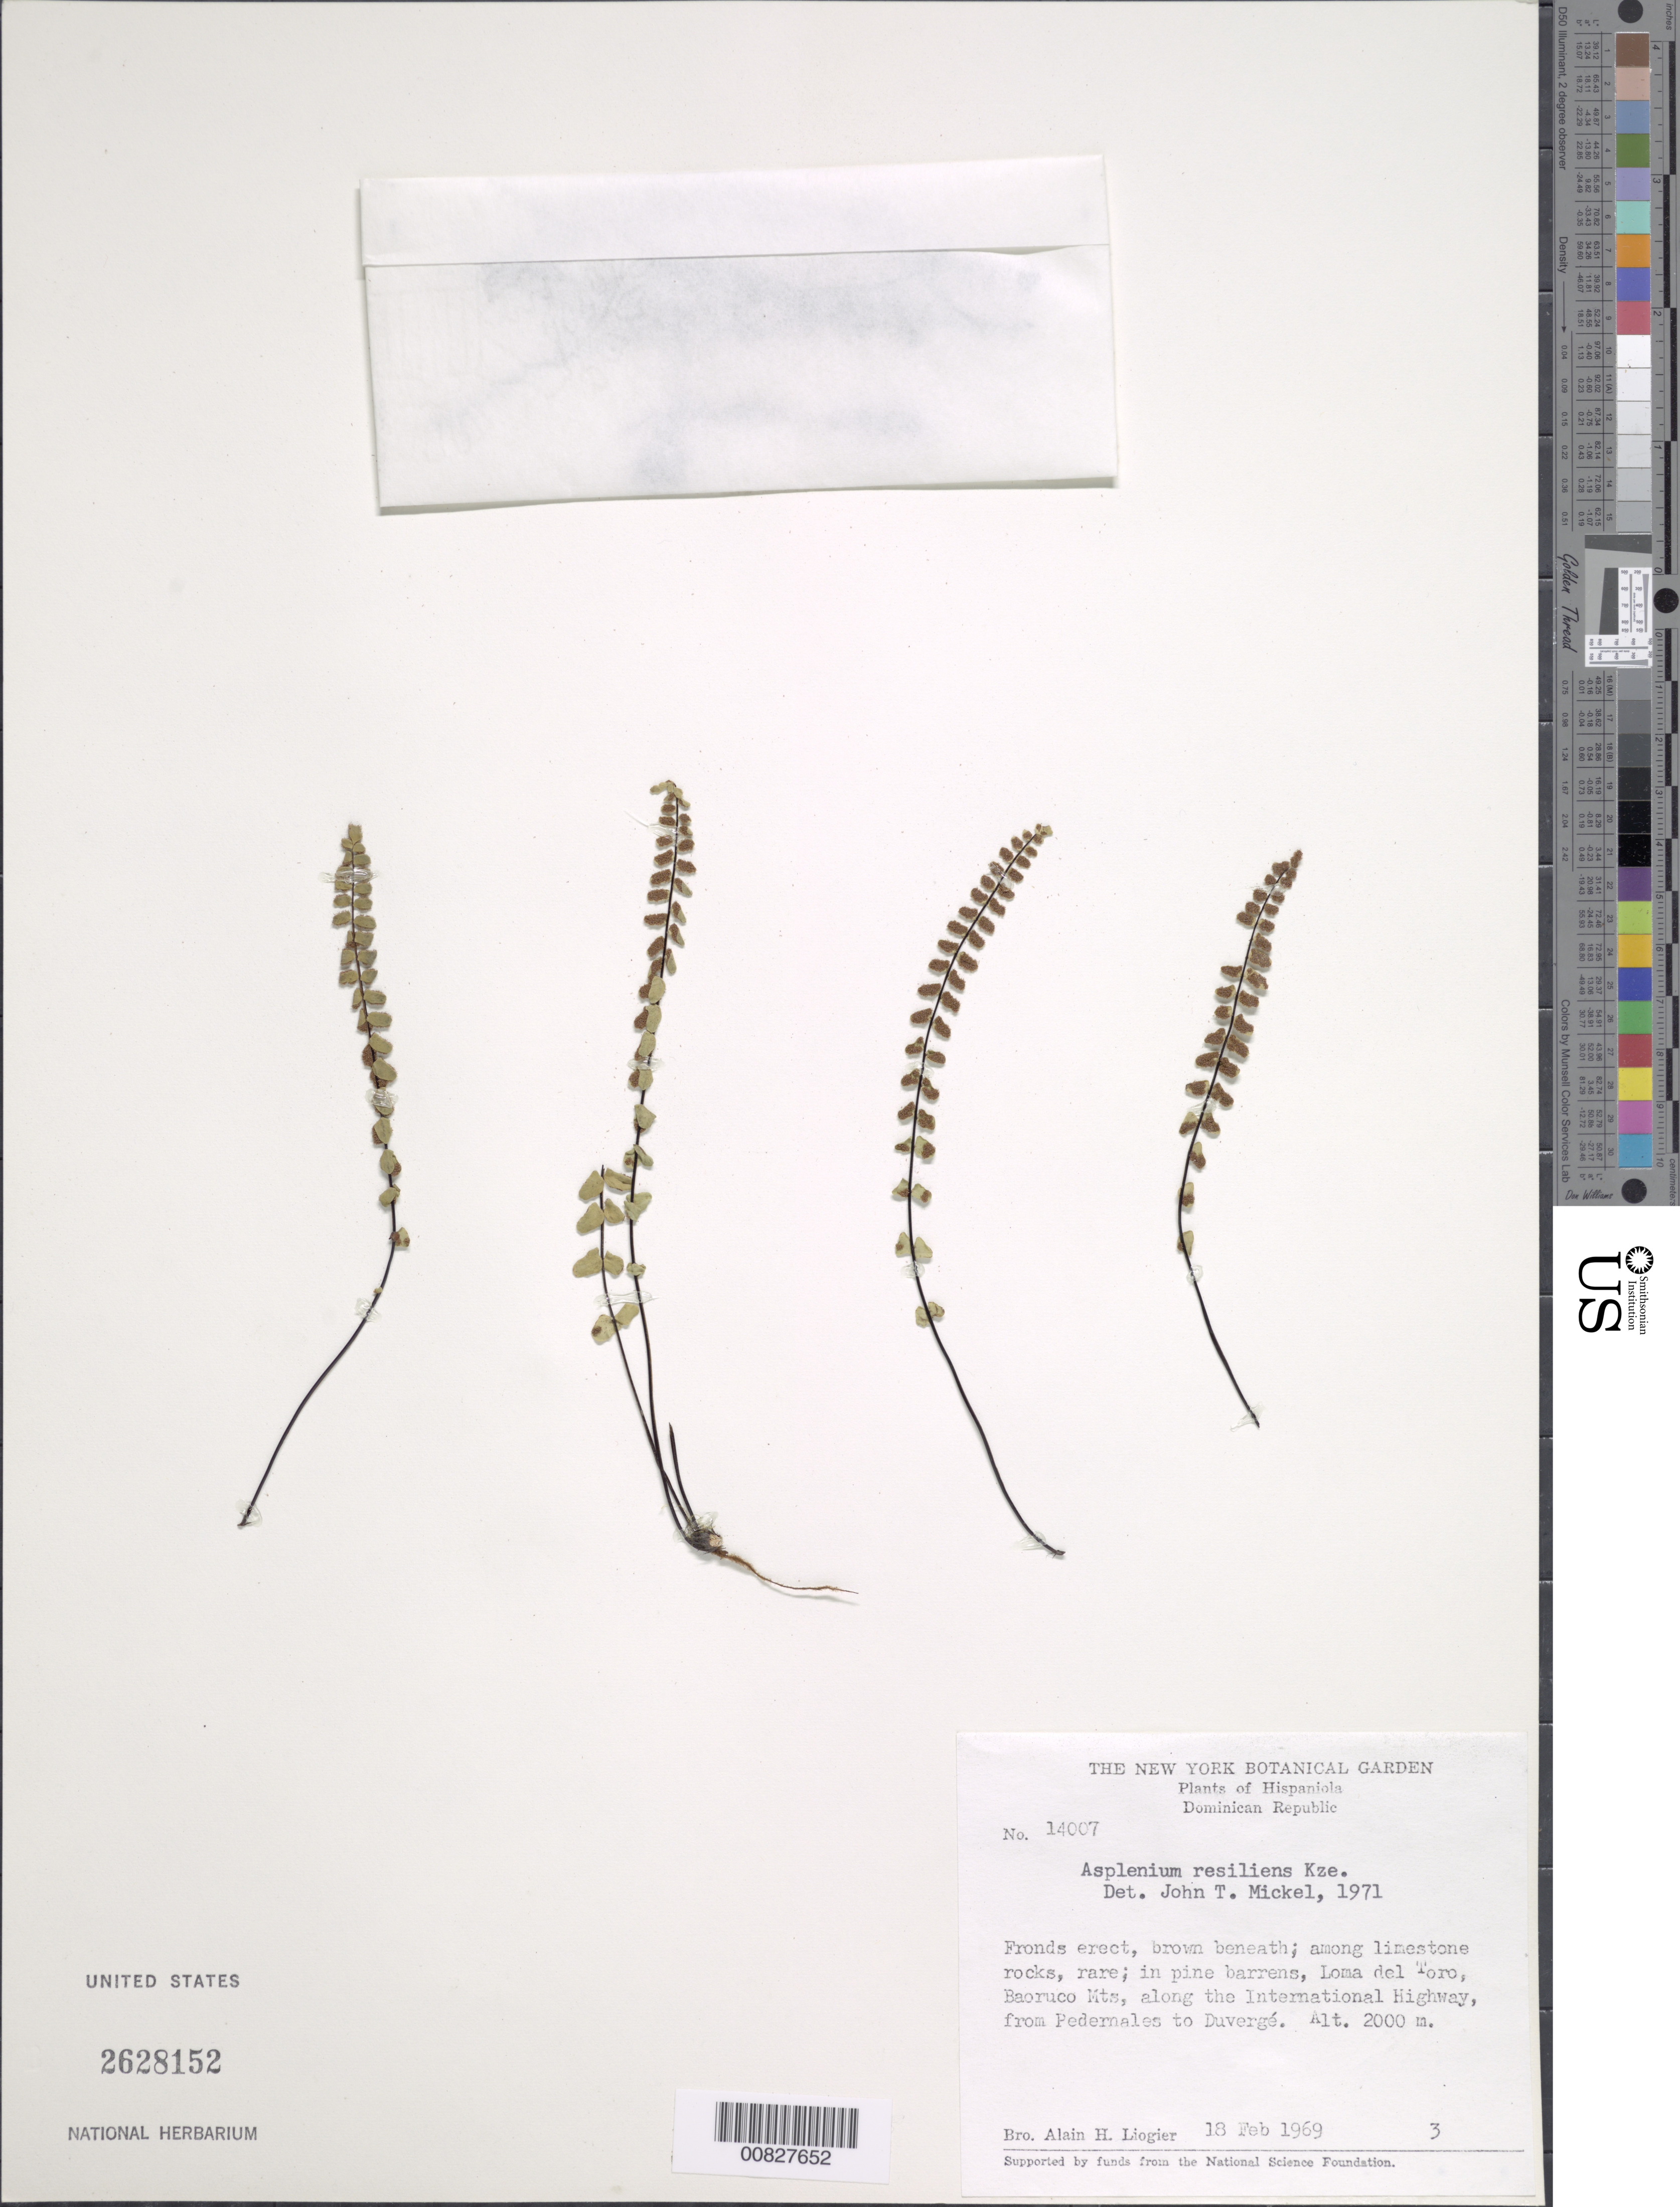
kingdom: Plantae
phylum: Tracheophyta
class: Polypodiopsida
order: Polypodiales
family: Aspleniaceae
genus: Asplenium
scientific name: Asplenium resiliens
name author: Kunze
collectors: A. H. Liogier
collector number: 14007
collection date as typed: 18 Feb 1969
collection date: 1969-02-18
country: Dominican Republic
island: Hispaniola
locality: Loma del Toro, Baoruco Mts., International highway from Pedernales to Duvergé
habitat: Limestone rocks; in pine barrens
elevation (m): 2000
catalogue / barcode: US 2628152